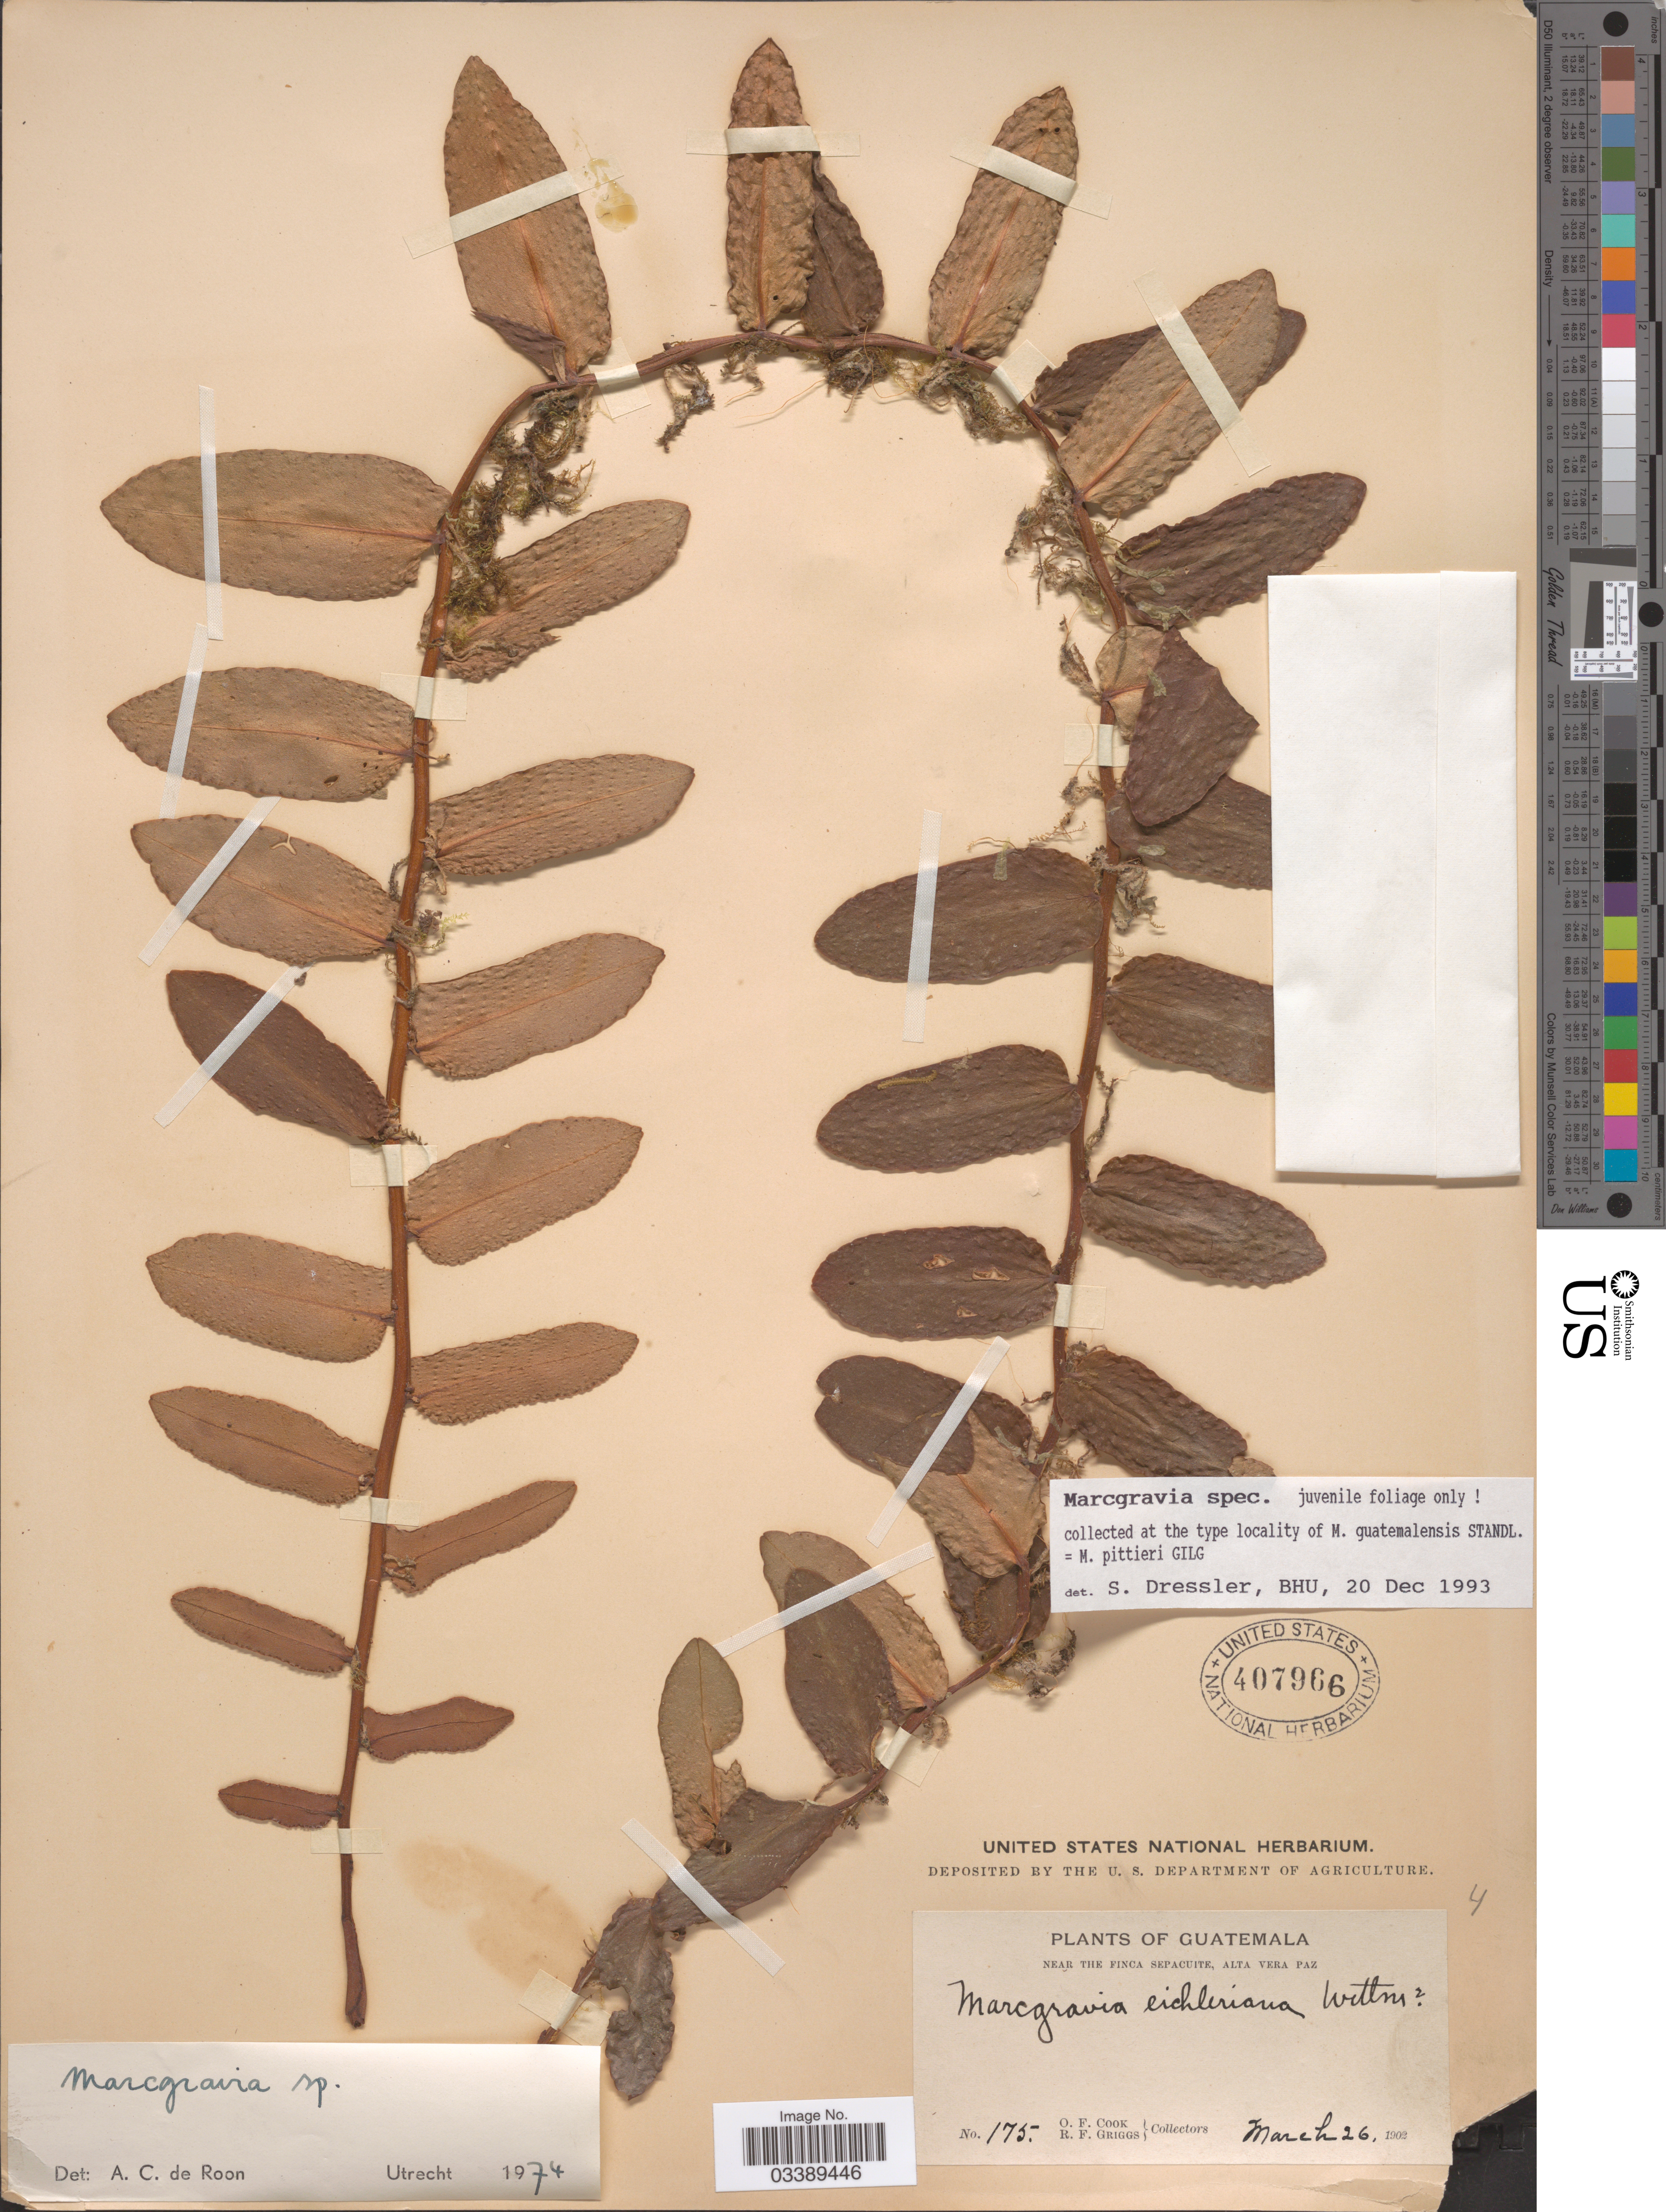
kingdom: Plantae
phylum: Tracheophyta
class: Magnoliopsida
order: Ericales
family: Marcgraviaceae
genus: Marcgravia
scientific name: Marcgravia sp.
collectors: O. F. Cook & R. F. Griggs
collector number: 175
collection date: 1902-03-26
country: Guatemala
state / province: Alta Verapaz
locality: Near the Finca Sepacuite, Alta Vera Paz.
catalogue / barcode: US 407966